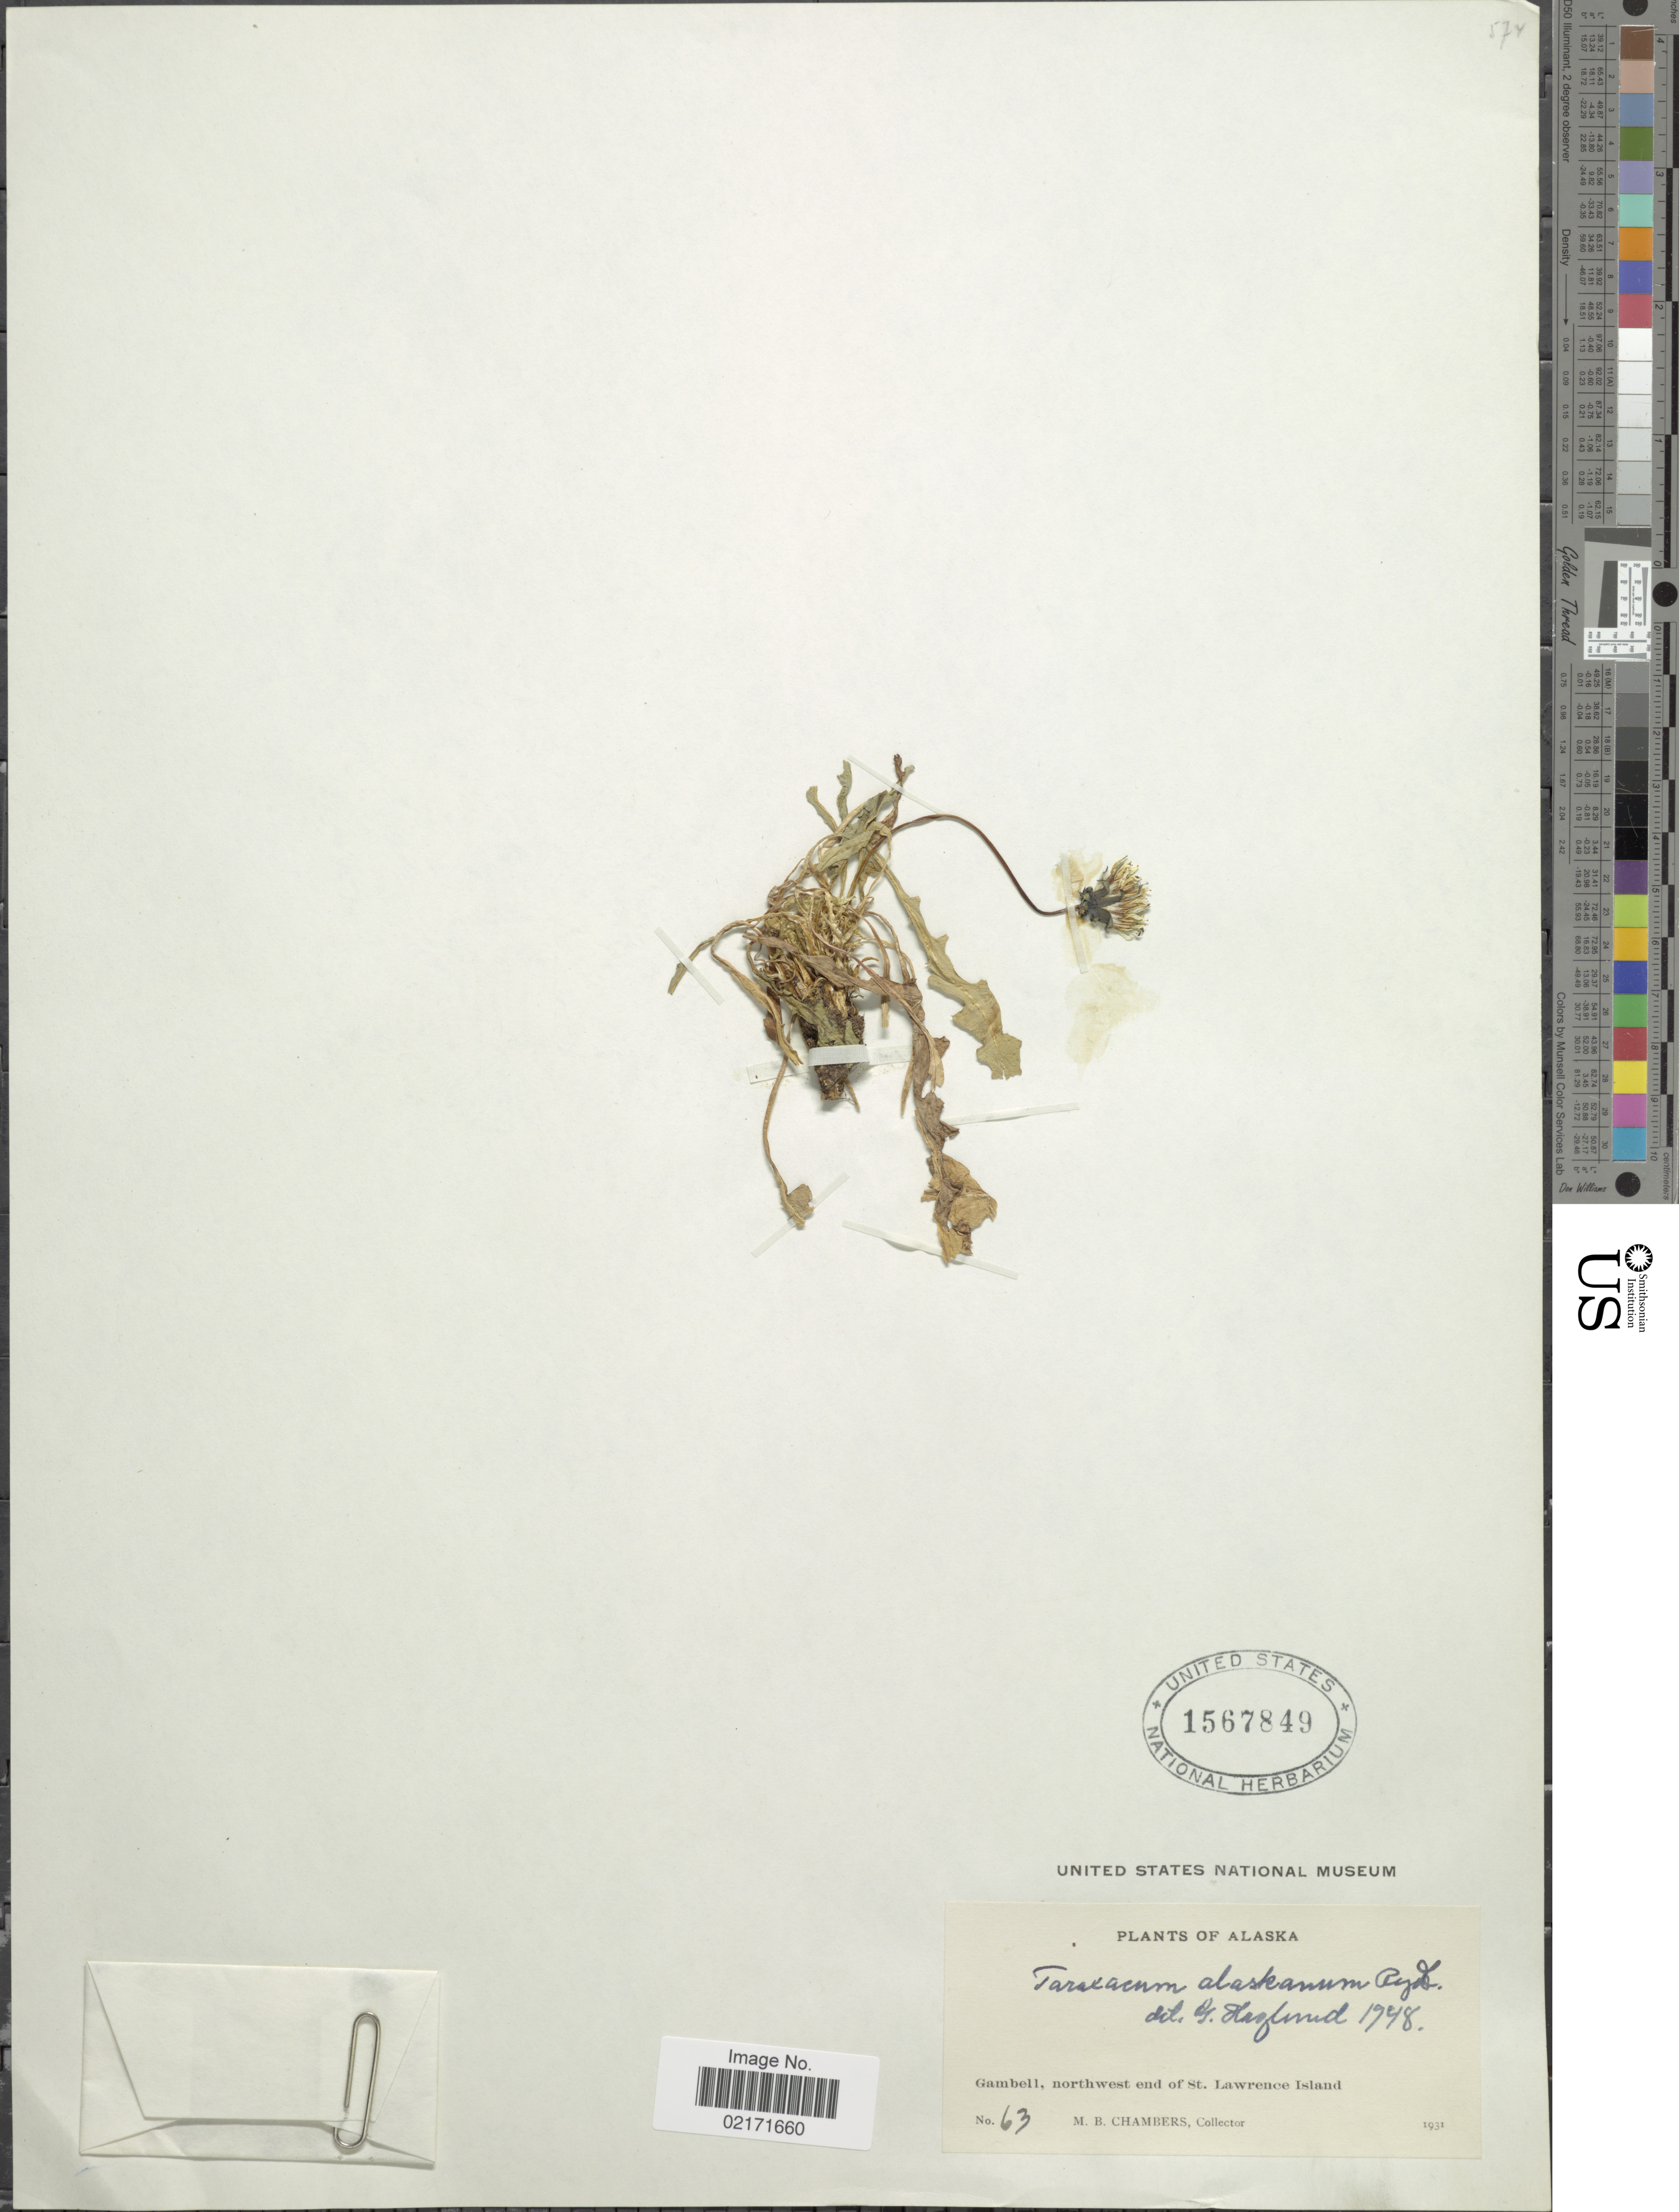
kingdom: Plantae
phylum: Tracheophyta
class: Magnoliopsida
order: Asterales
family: Asteraceae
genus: Taraxacum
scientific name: Taraxacum alaskanum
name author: Rydb.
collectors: M. Chambers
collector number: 63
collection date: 1931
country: United States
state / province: Alaska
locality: Gambell, northwest end of St. Lawrence Island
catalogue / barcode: US 1567849